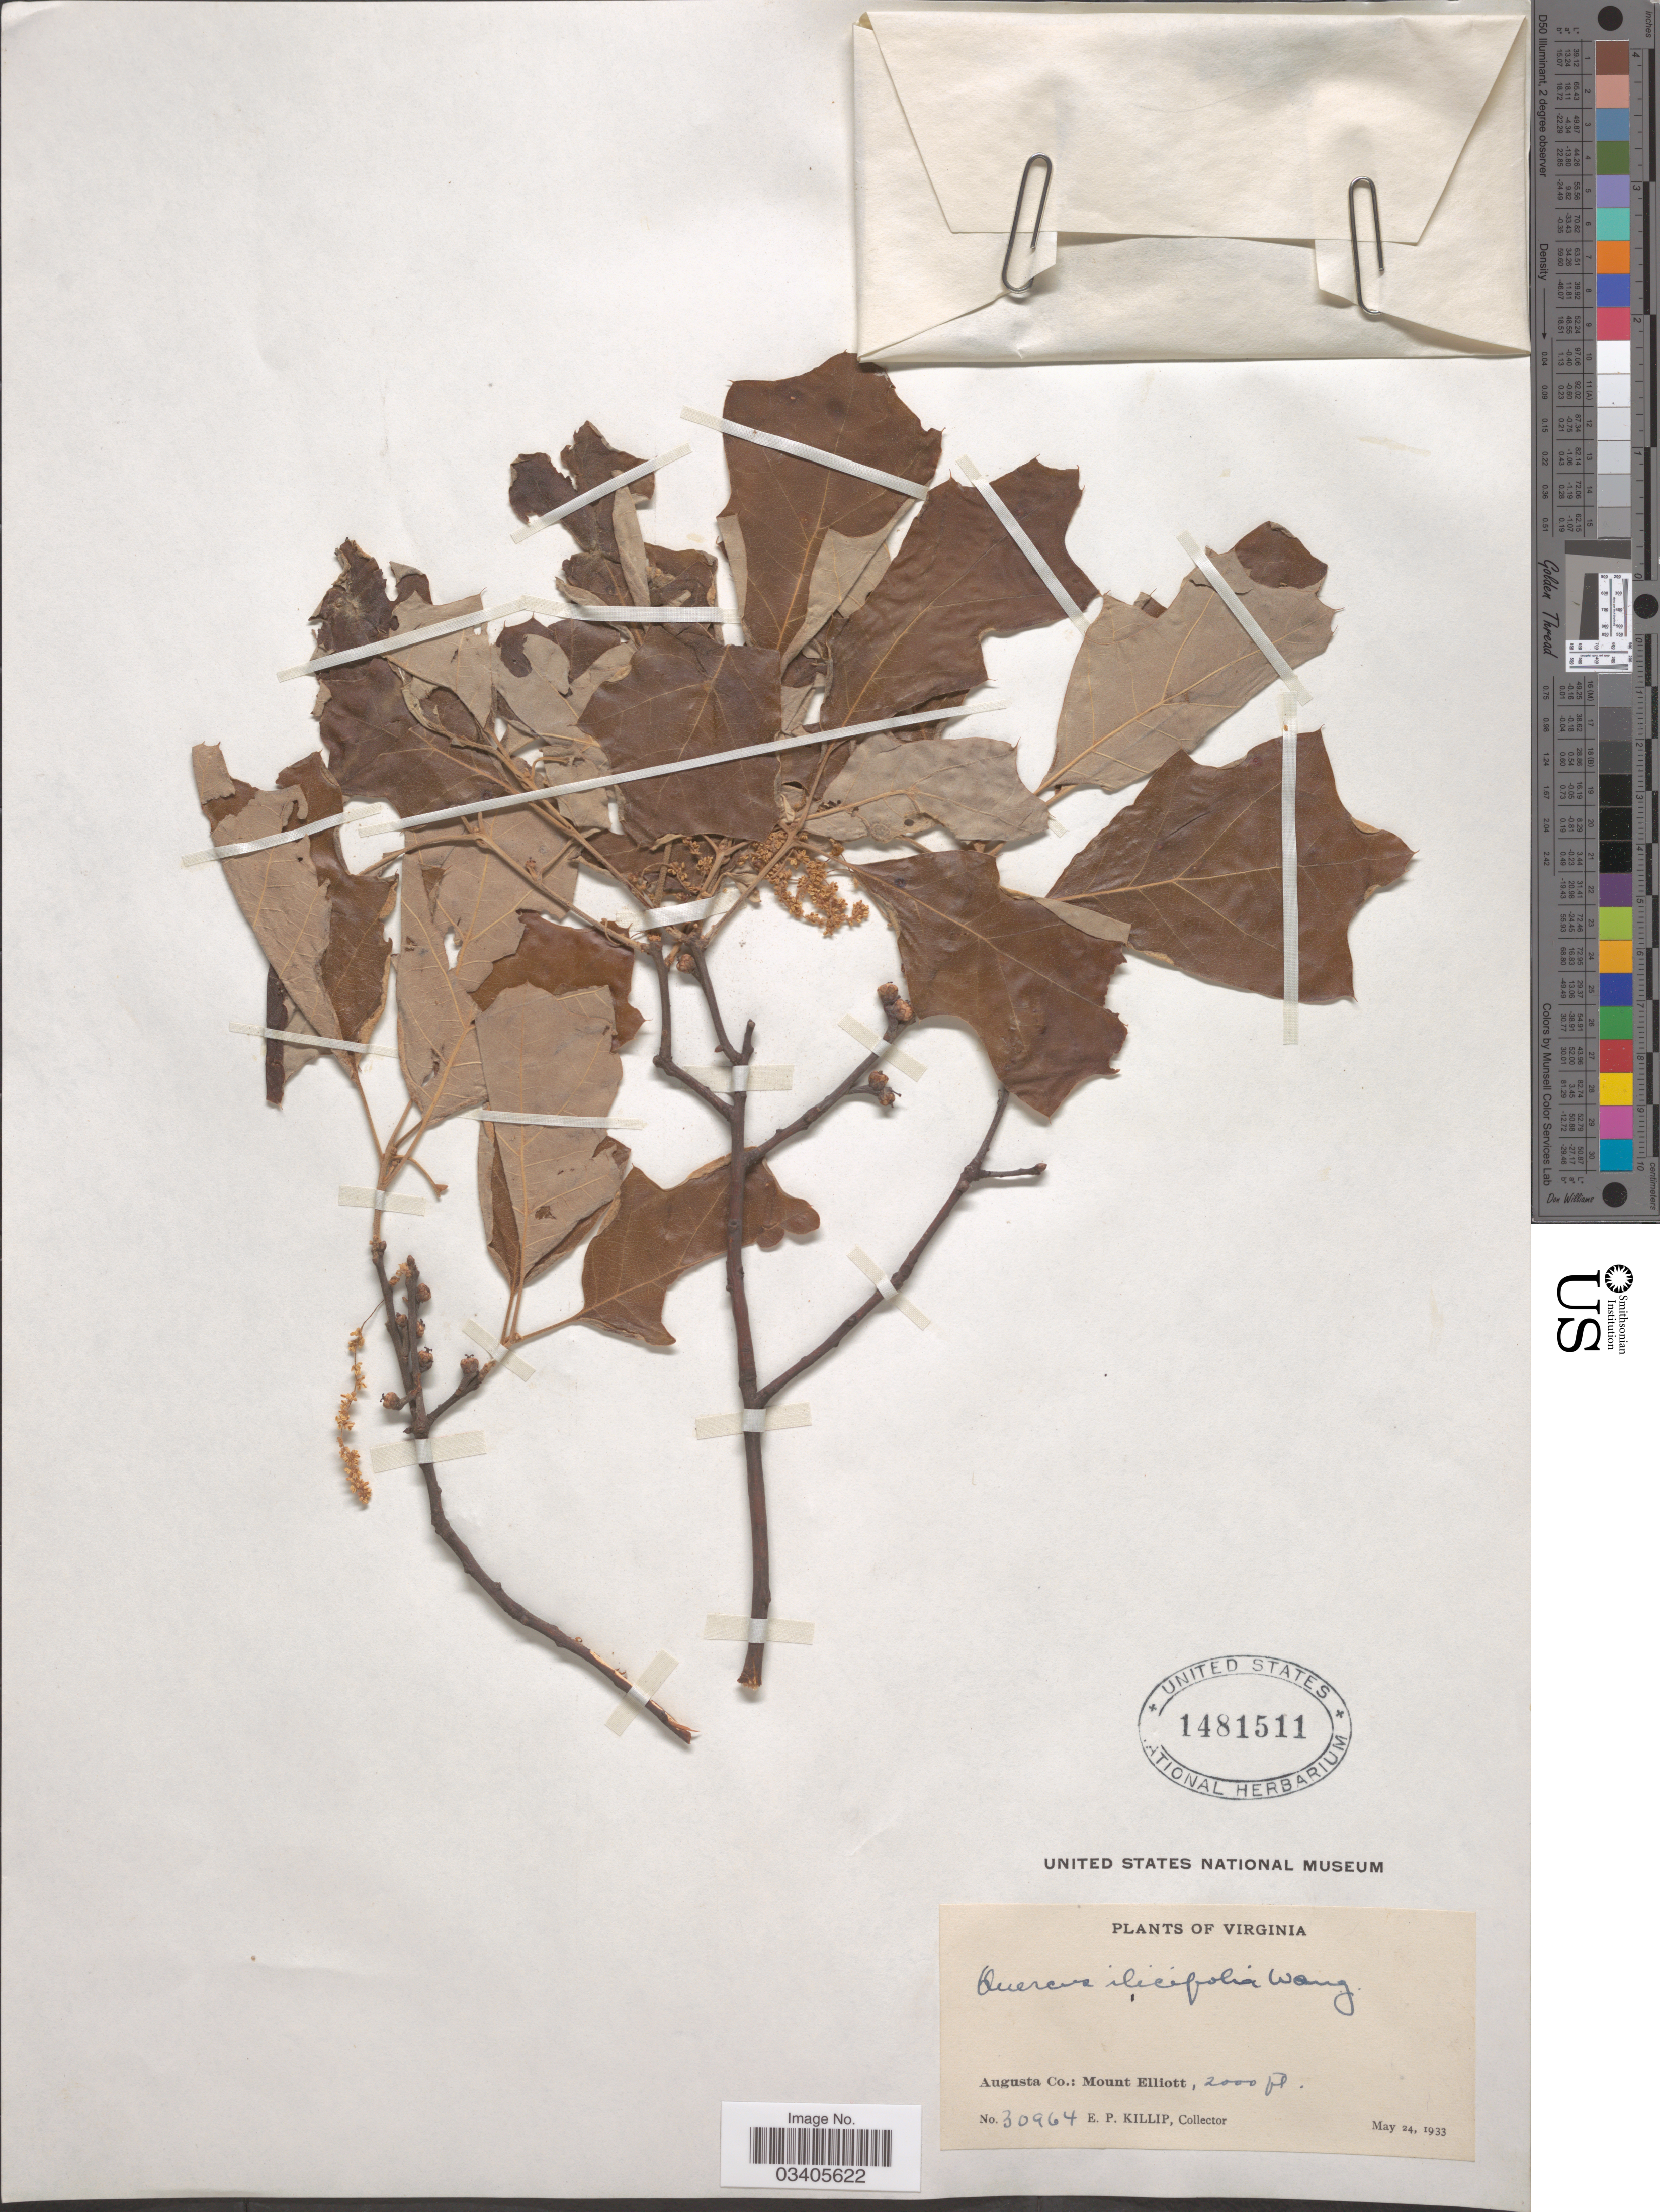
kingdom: Plantae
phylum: Tracheophyta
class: Magnoliopsida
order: Fagales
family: Fagaceae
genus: Quercus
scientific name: Quercus ilicifolia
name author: Wangenh.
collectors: E. P. Killip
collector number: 30964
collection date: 1933-05-24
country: United States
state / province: Virginia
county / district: Augusta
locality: Augusta Co.: Mount Elliott.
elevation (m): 610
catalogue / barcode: US 1481511